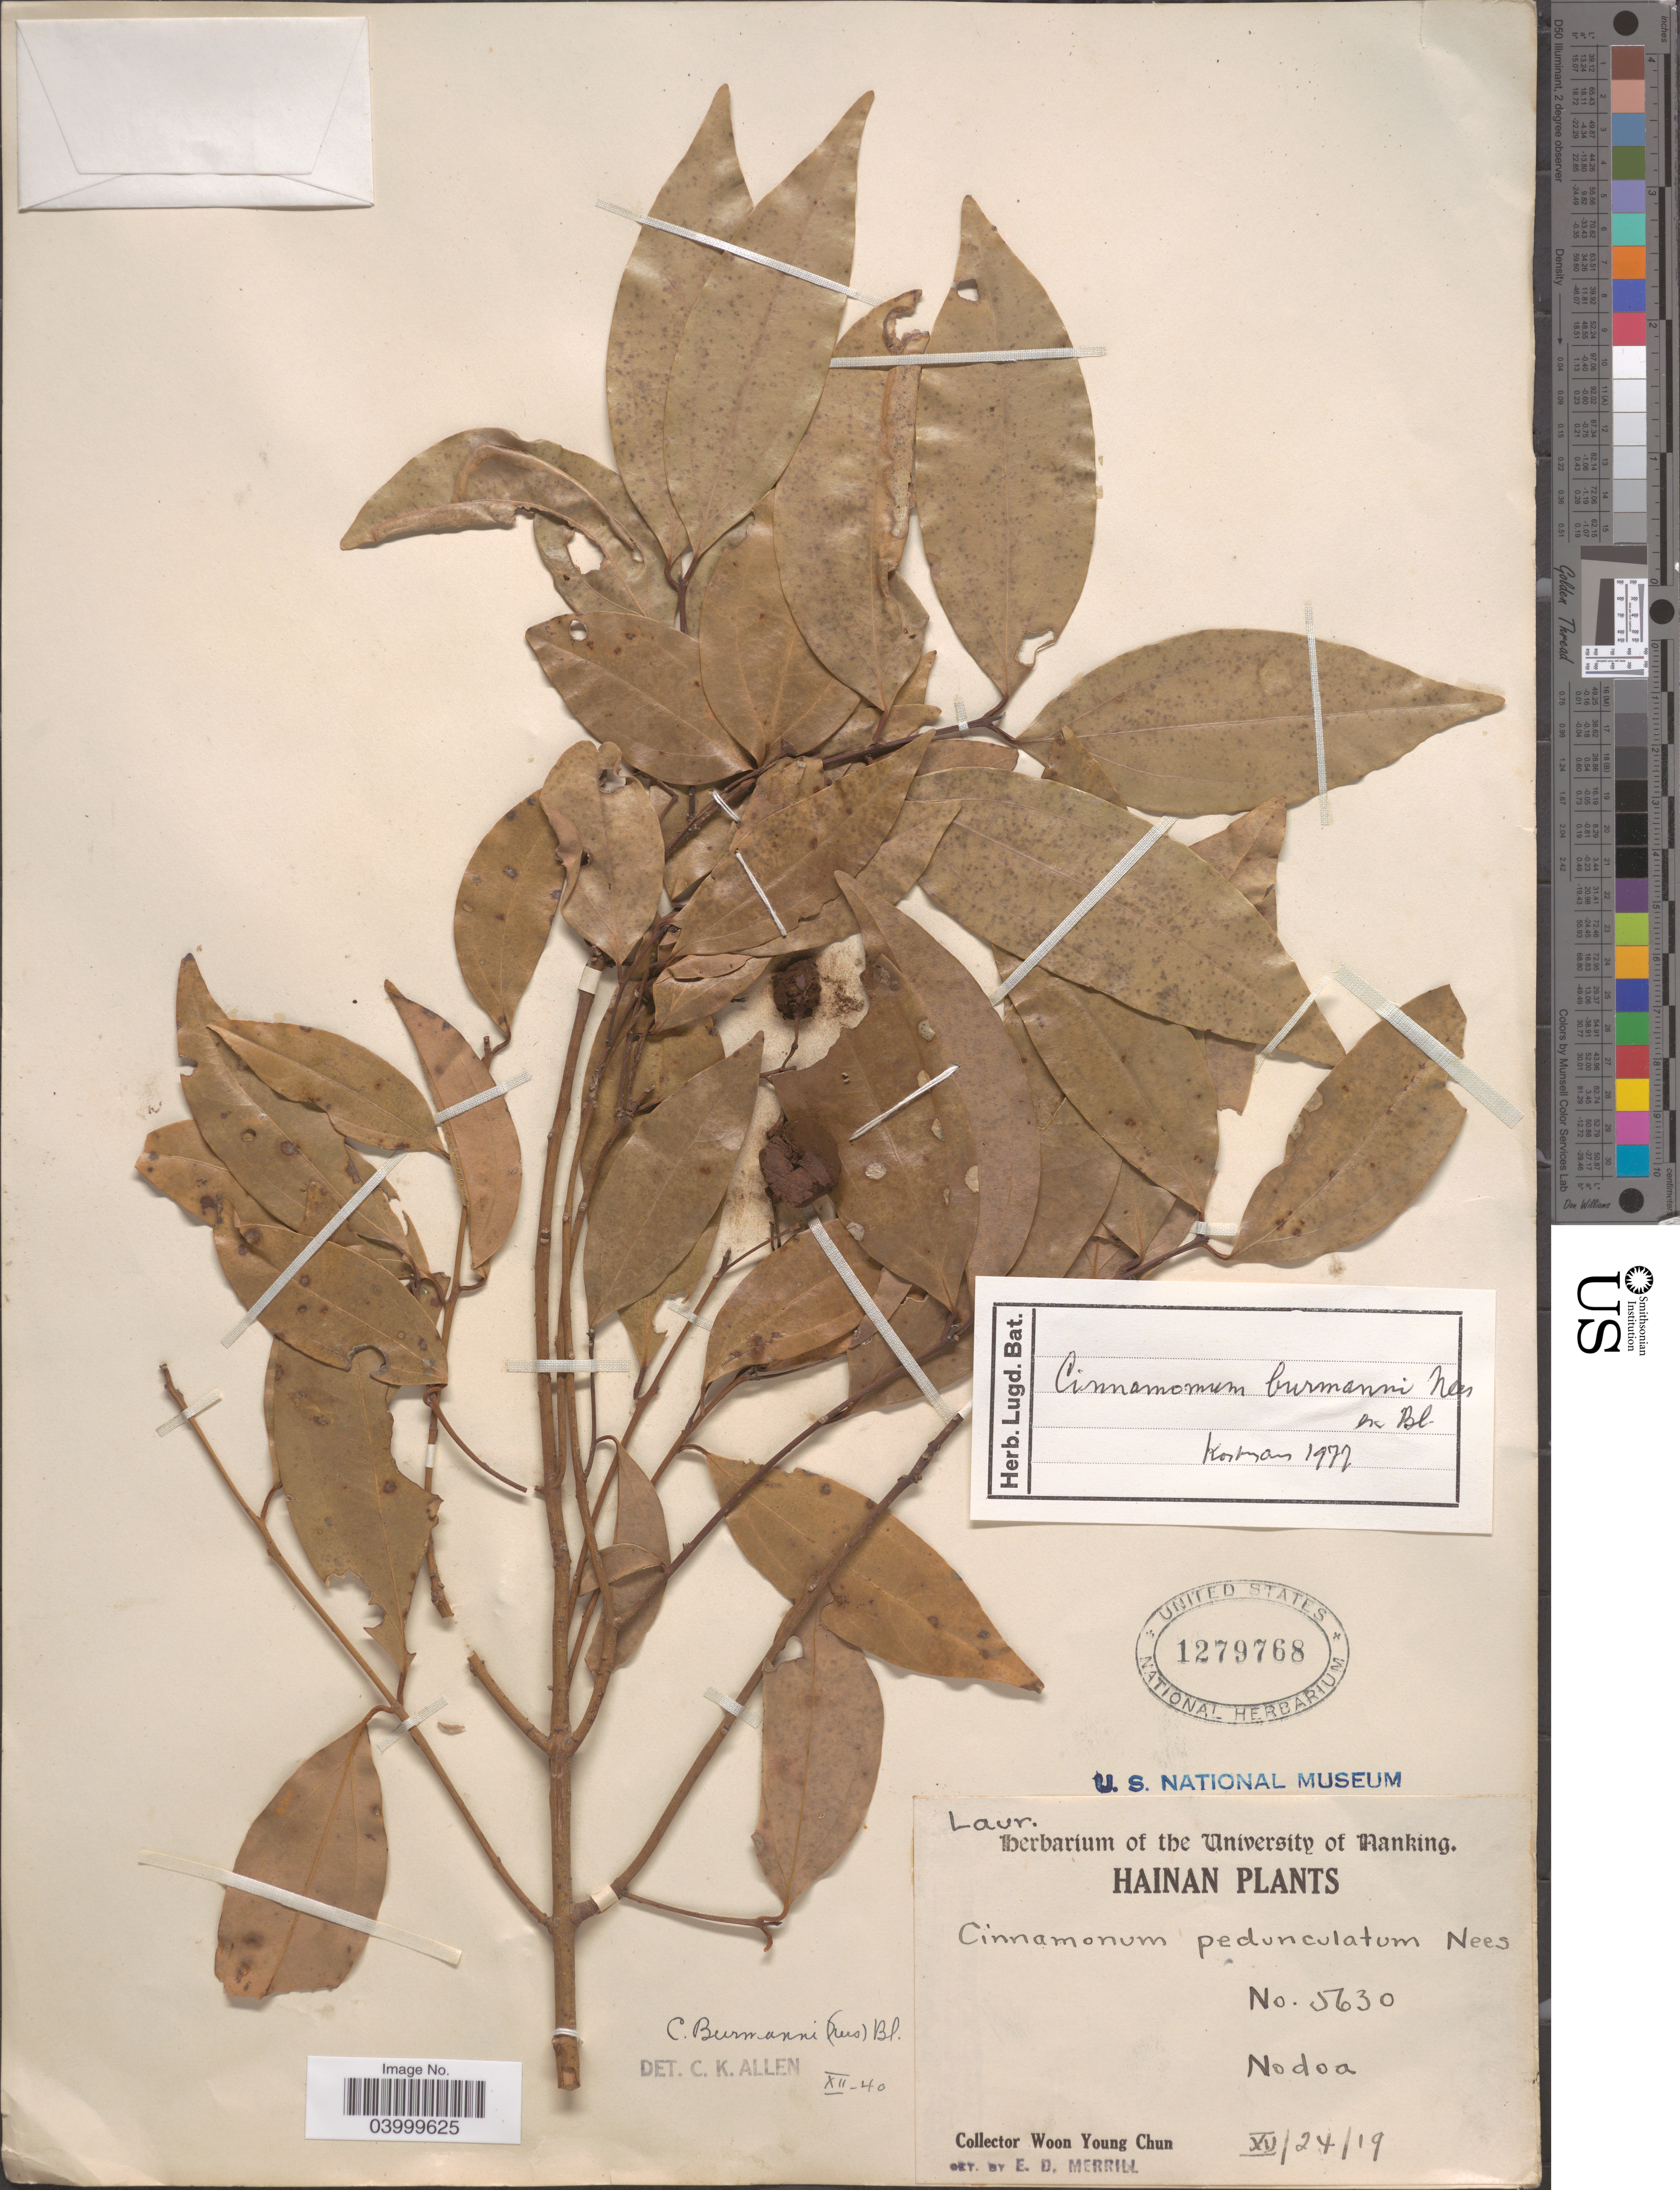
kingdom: Plantae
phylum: Tracheophyta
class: Magnoliopsida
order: Laurales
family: Lauraceae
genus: Cinnamomum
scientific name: Cinnamomum burmannii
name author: (Nees & T. Nees) Blume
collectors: W. Y. Chun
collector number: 5630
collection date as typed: Transcribed d/m/y: 24/12/19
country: China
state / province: Hainan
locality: Nodoa.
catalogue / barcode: US 1279768